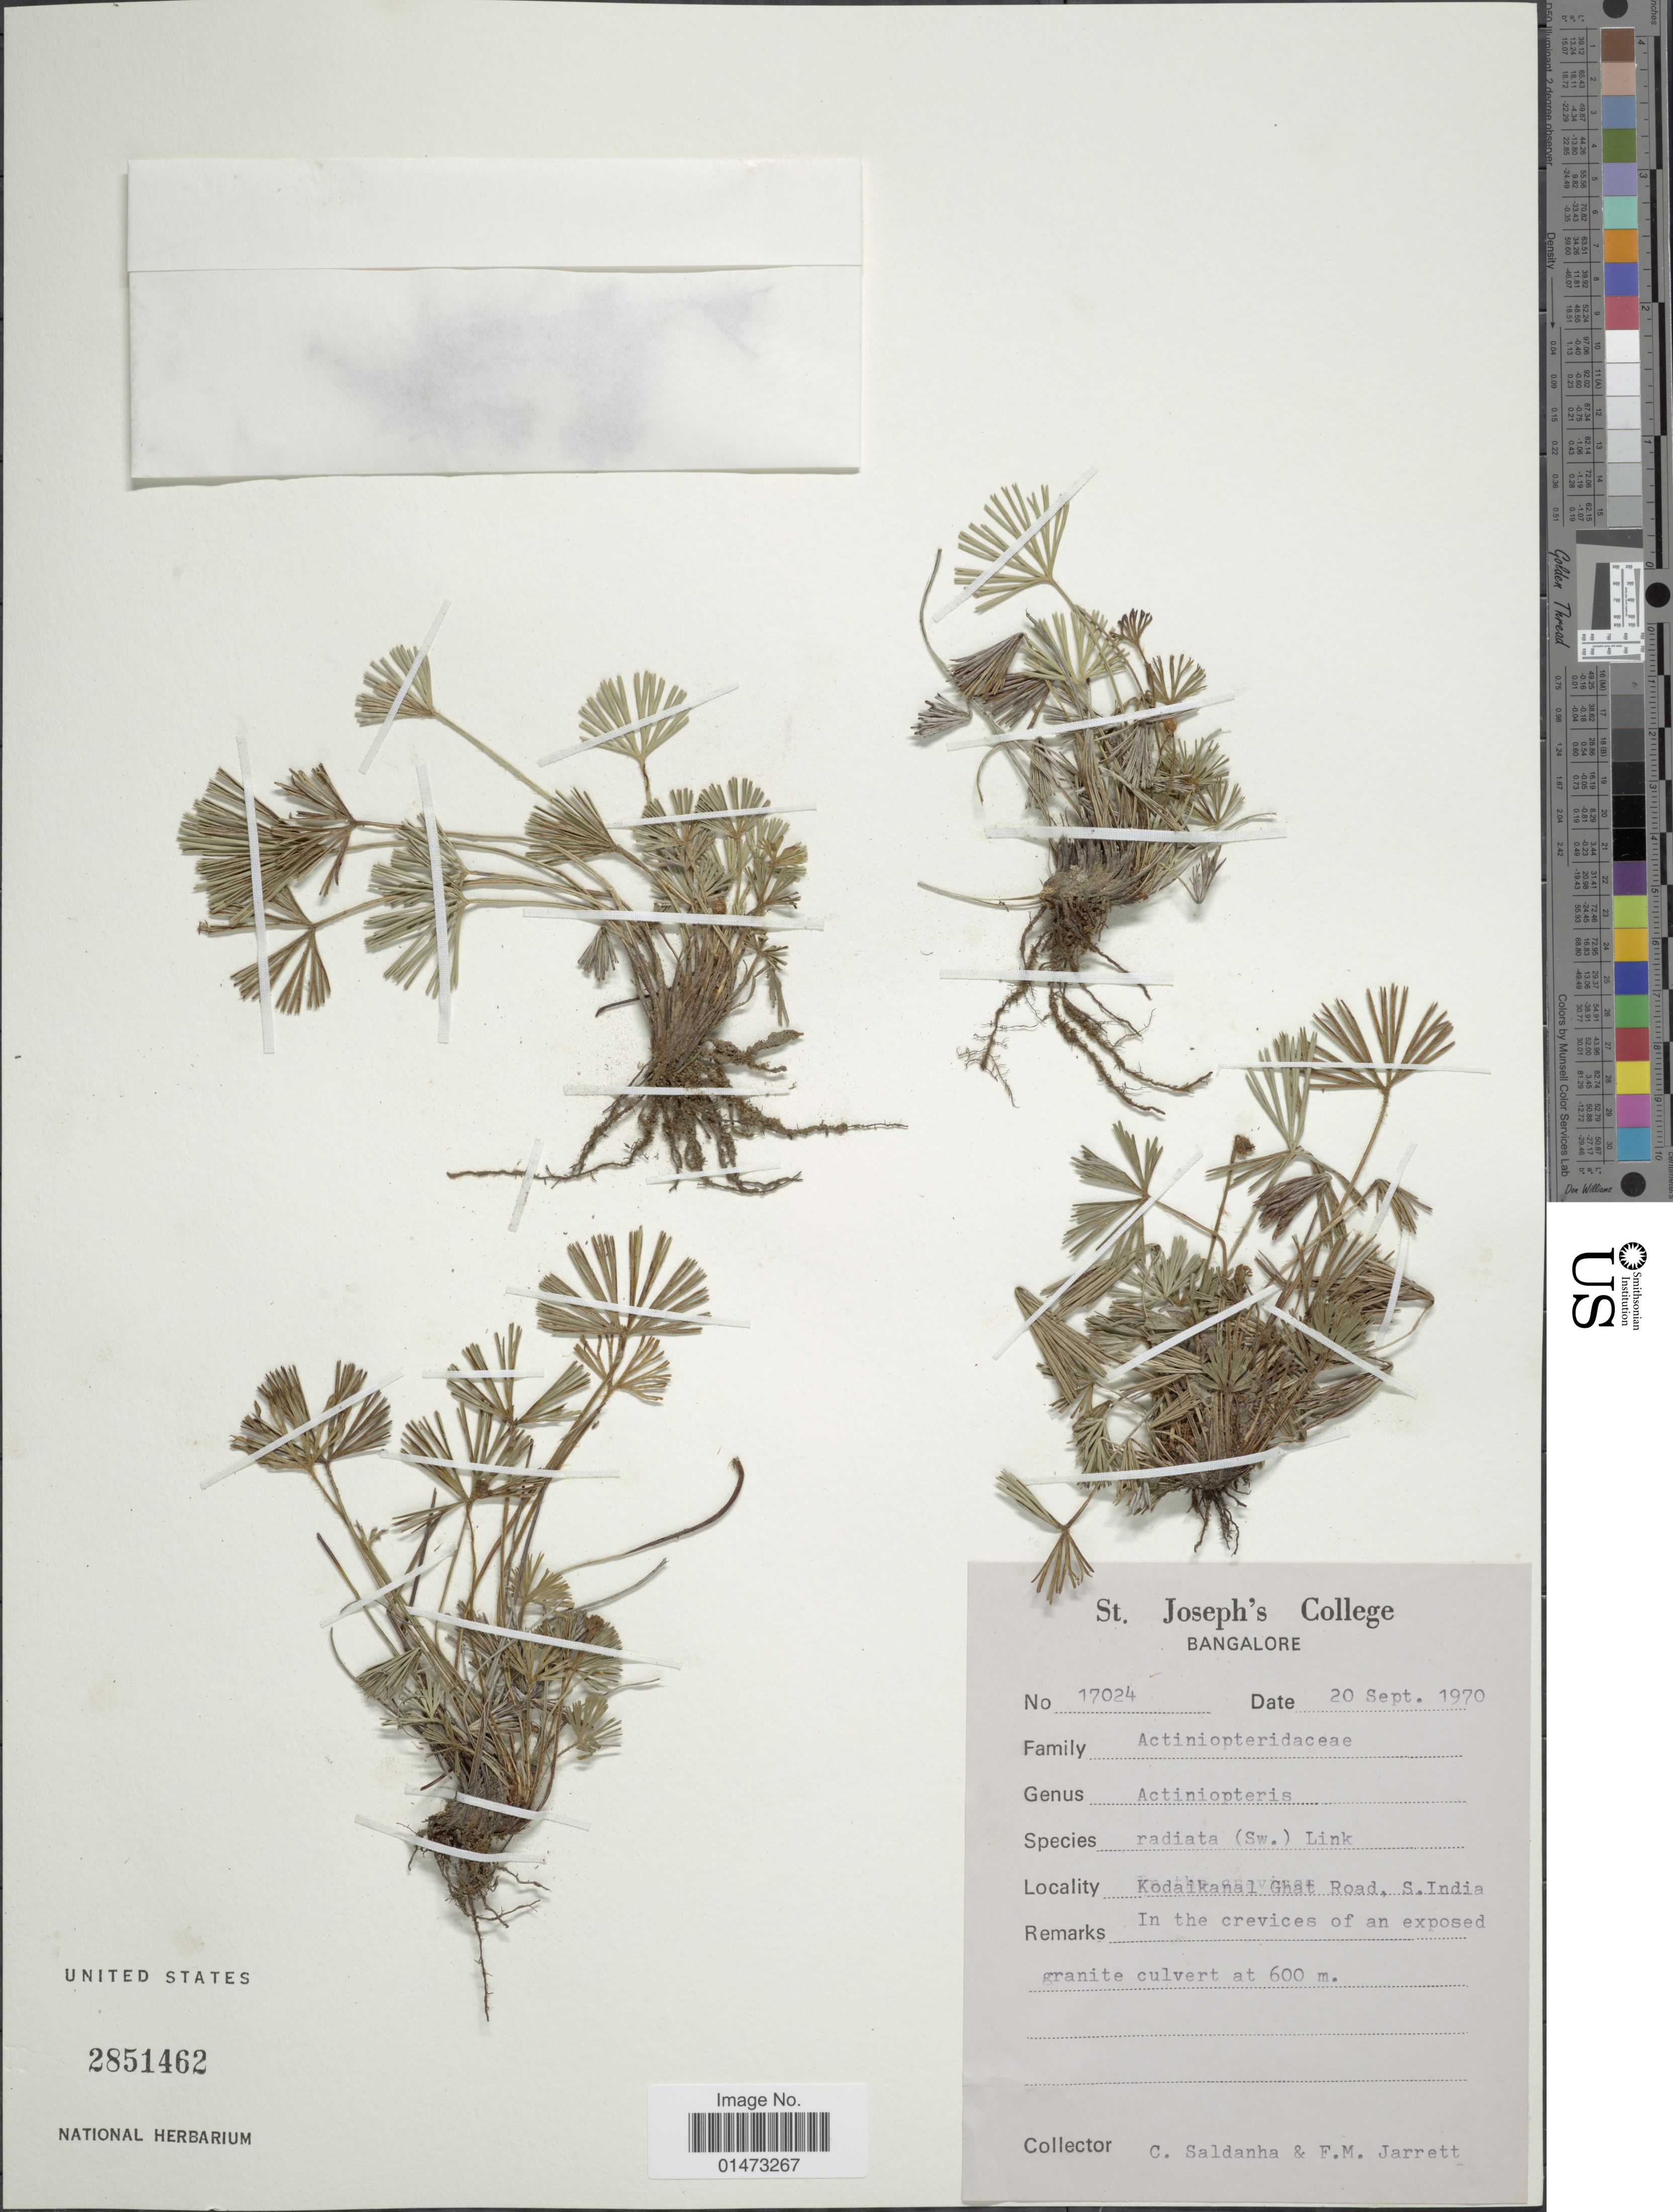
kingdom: Plantae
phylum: Tracheophyta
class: Polypodiopsida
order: Polypodiales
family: Pteridaceae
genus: Actiniopteris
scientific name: Actiniopteris radiata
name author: (Sw.) Link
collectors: C. Saldanha & F. M. Jarrett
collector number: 17024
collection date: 1970-09-20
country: India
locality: Kodaikanal Ghat Road, S. India, in the crevices of an exposed granite culvert.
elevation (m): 600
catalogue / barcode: US 2851462